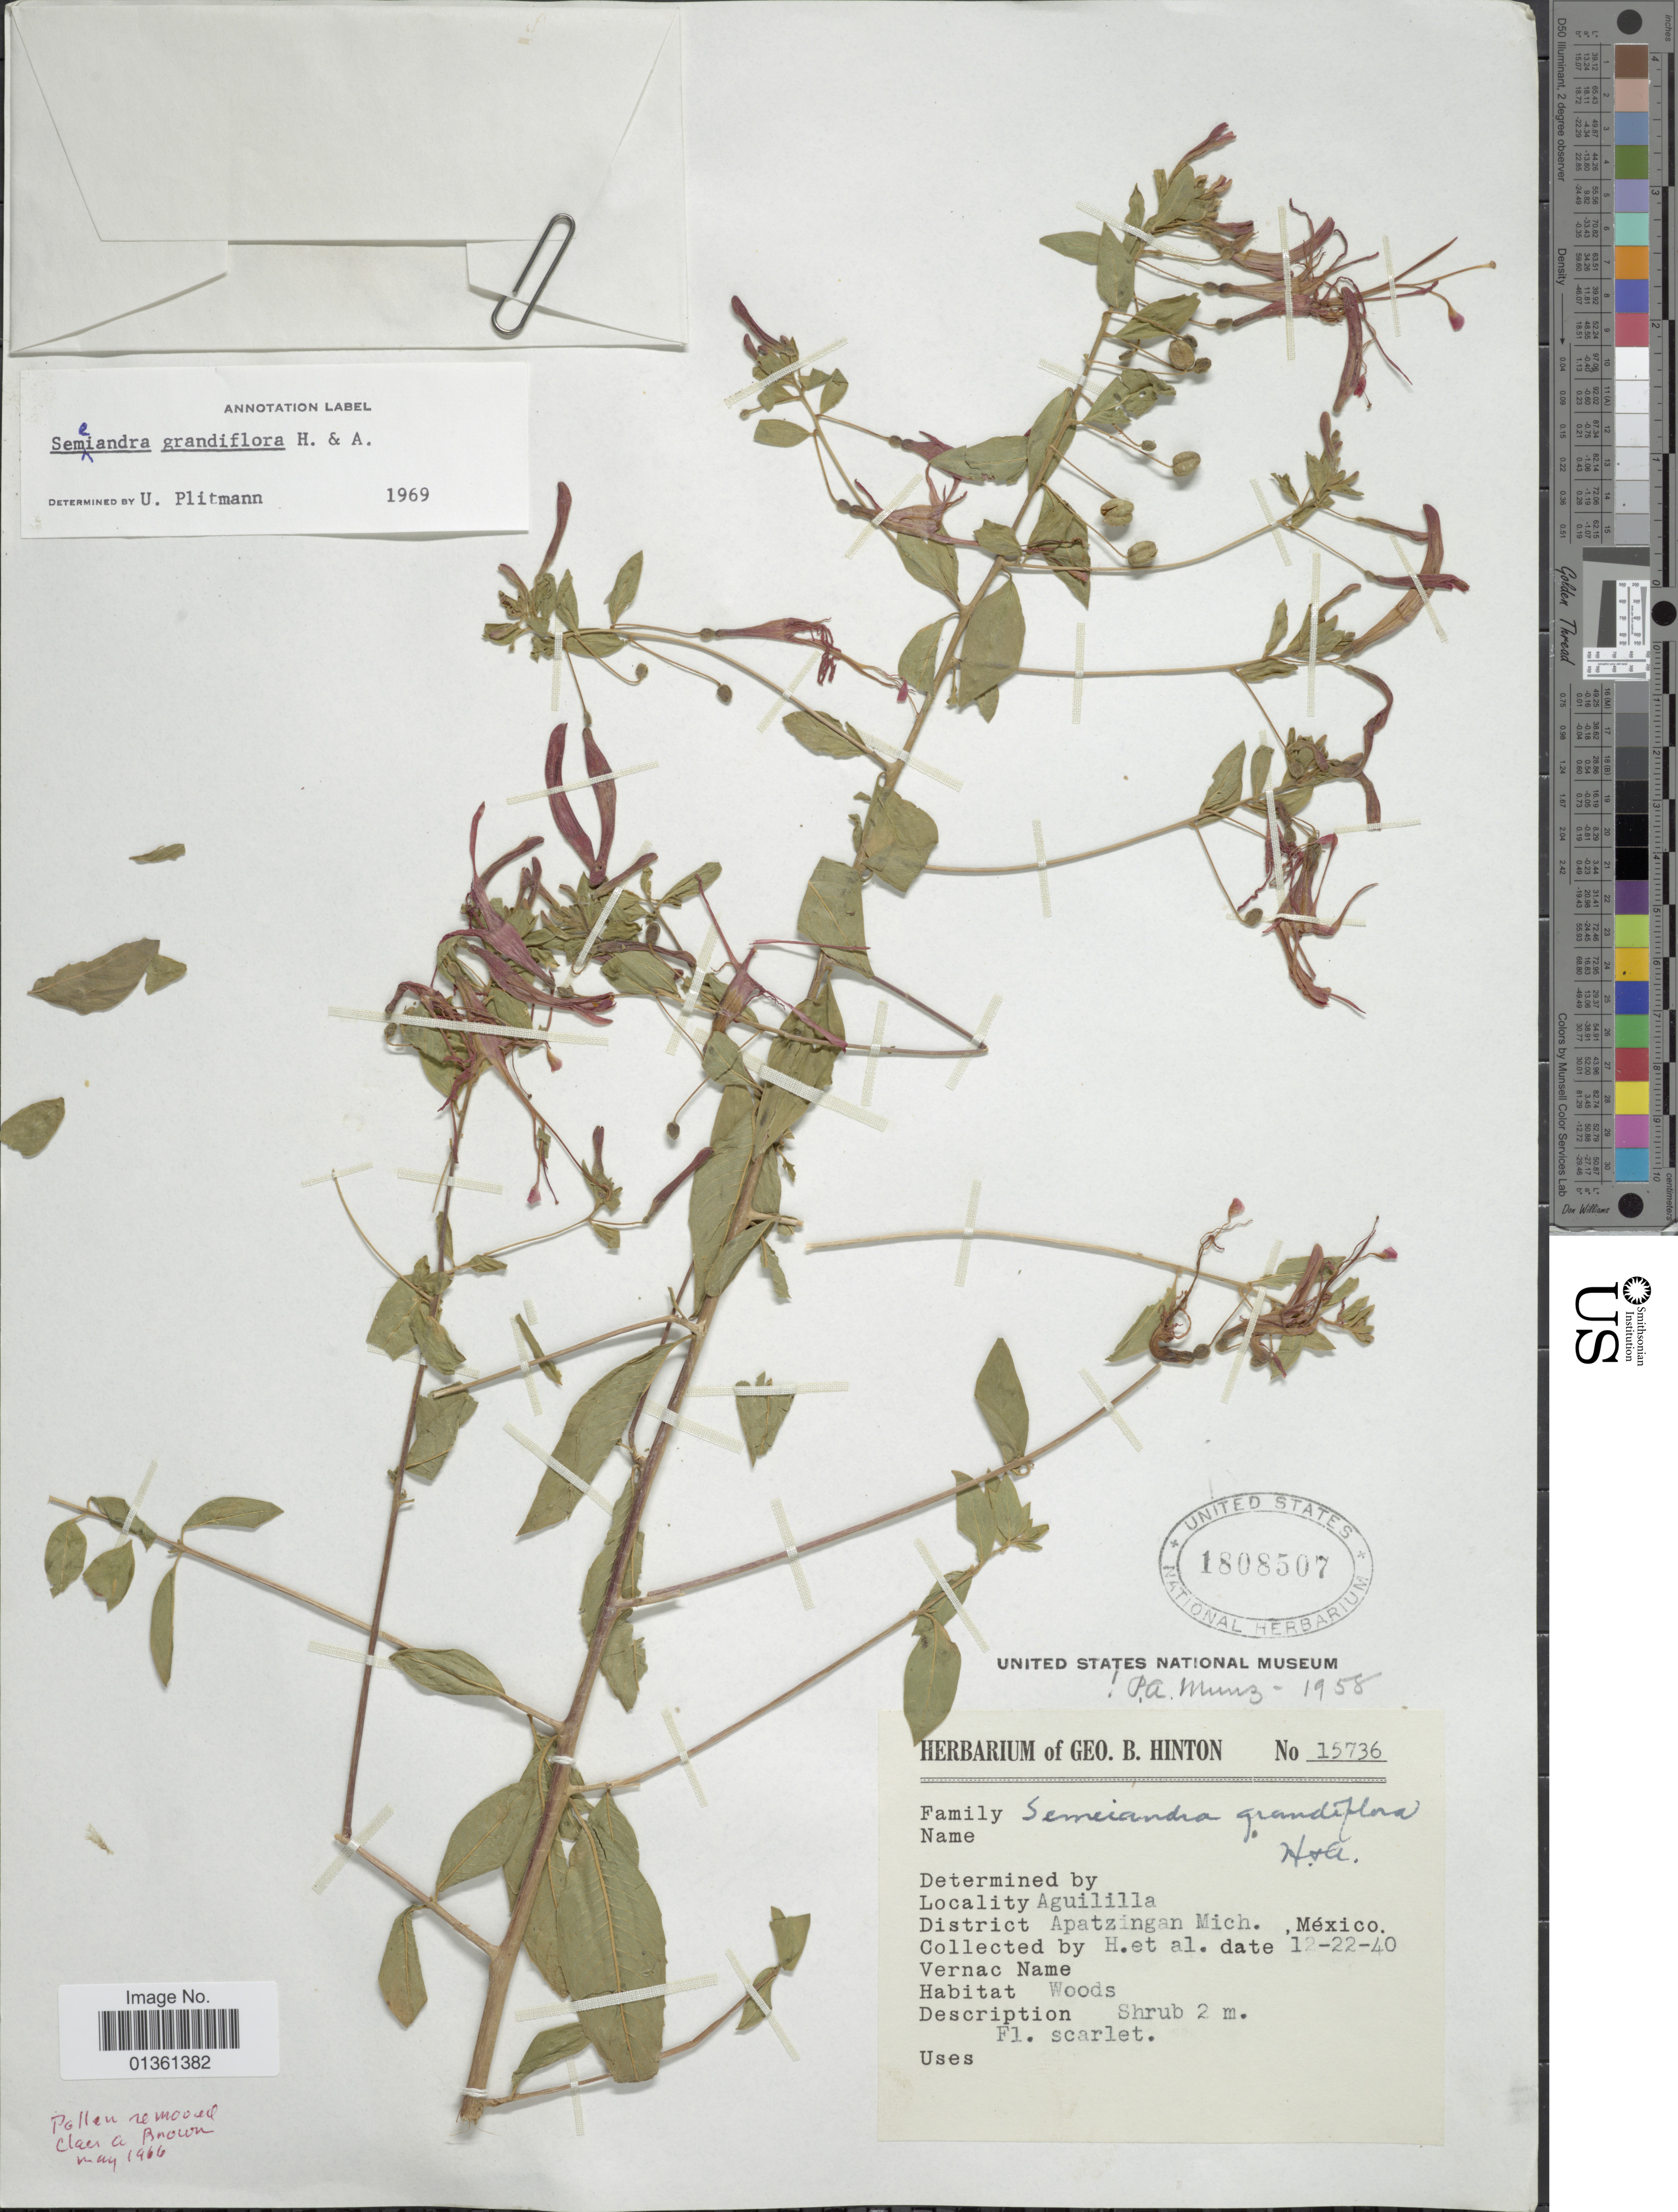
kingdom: Plantae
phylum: Tracheophyta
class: Magnoliopsida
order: Myrtales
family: Onagraceae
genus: Lopezia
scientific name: Lopezia semeiandra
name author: Plitmann et al.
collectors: G. B. Hinton & et al.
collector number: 15736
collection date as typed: Transcribed d/m/y: 22/12/40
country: Mexico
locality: Aguililla. District Apatzingan Mich.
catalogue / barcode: US 1808507